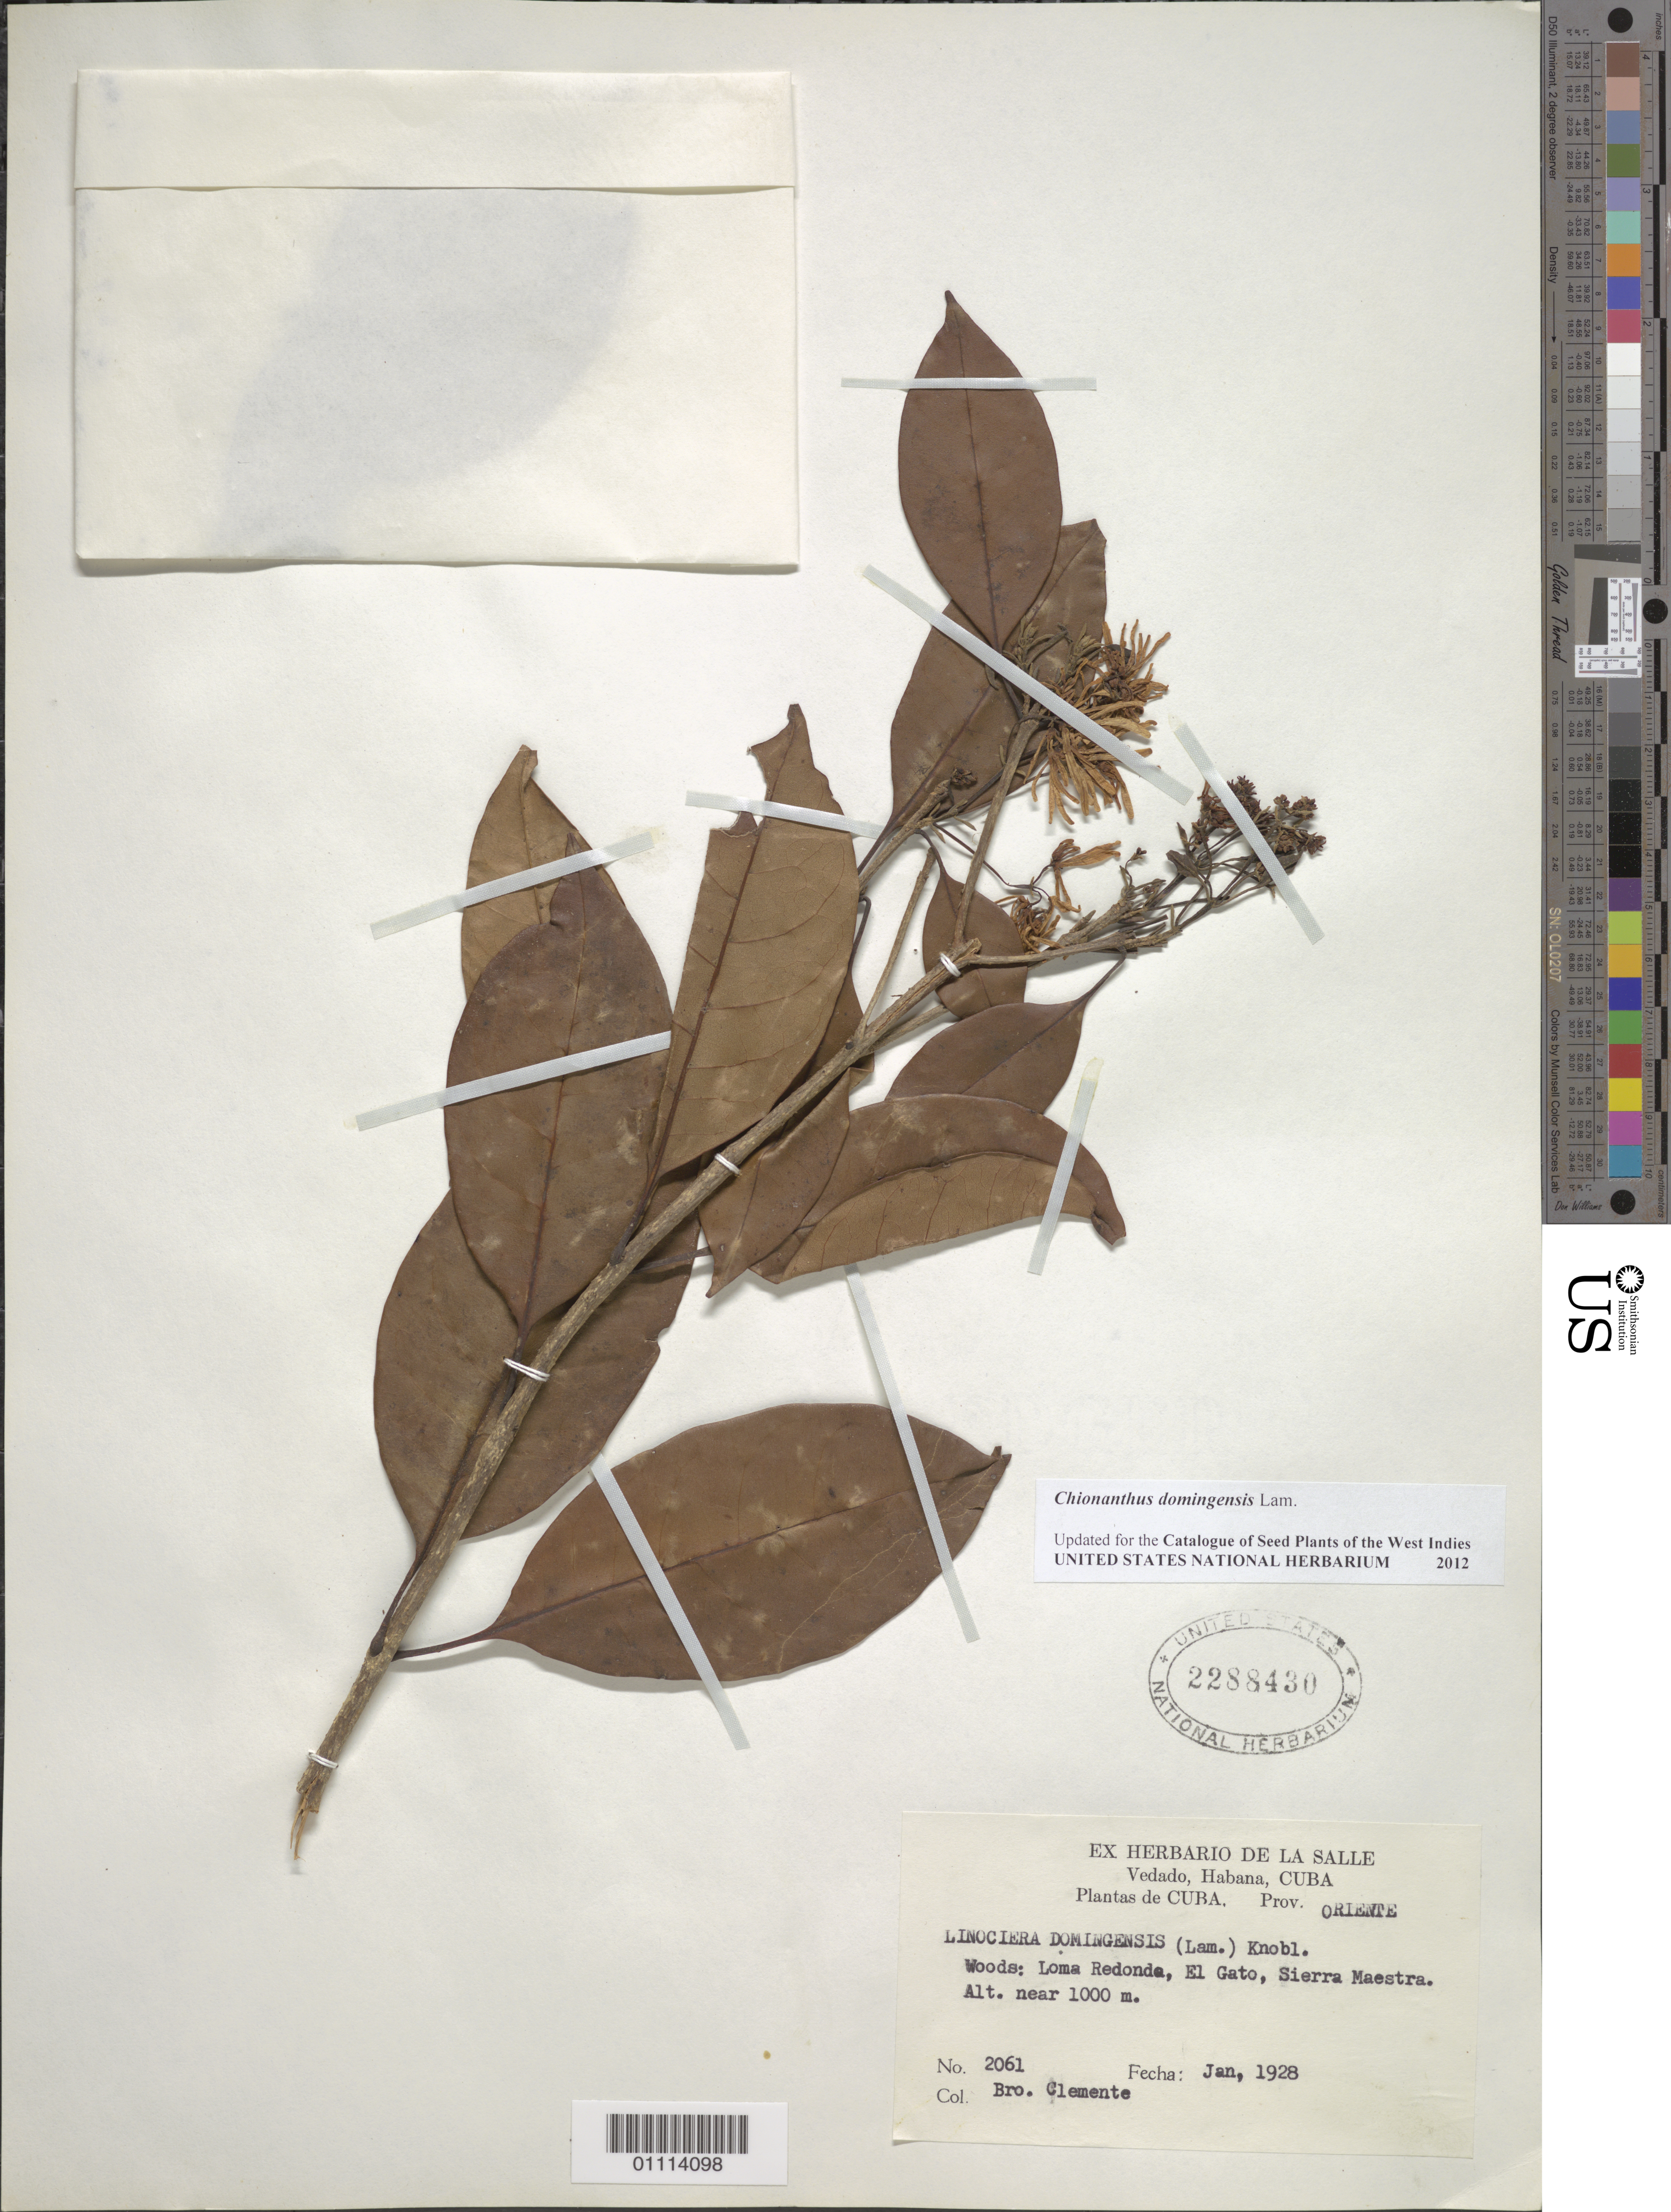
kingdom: Plantae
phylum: Tracheophyta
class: Magnoliopsida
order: Lamiales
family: Oleaceae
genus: Linociera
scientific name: Linociera domingensis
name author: (Lam.) Knobl.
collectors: B. Clement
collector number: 2061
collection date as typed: Jan 1928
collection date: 1928-01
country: Cuba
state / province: Santiago de Cuba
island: Cuba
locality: Woods: Loma Redonda, El Gato, Sierra Maestra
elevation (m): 1000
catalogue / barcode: US 2288430